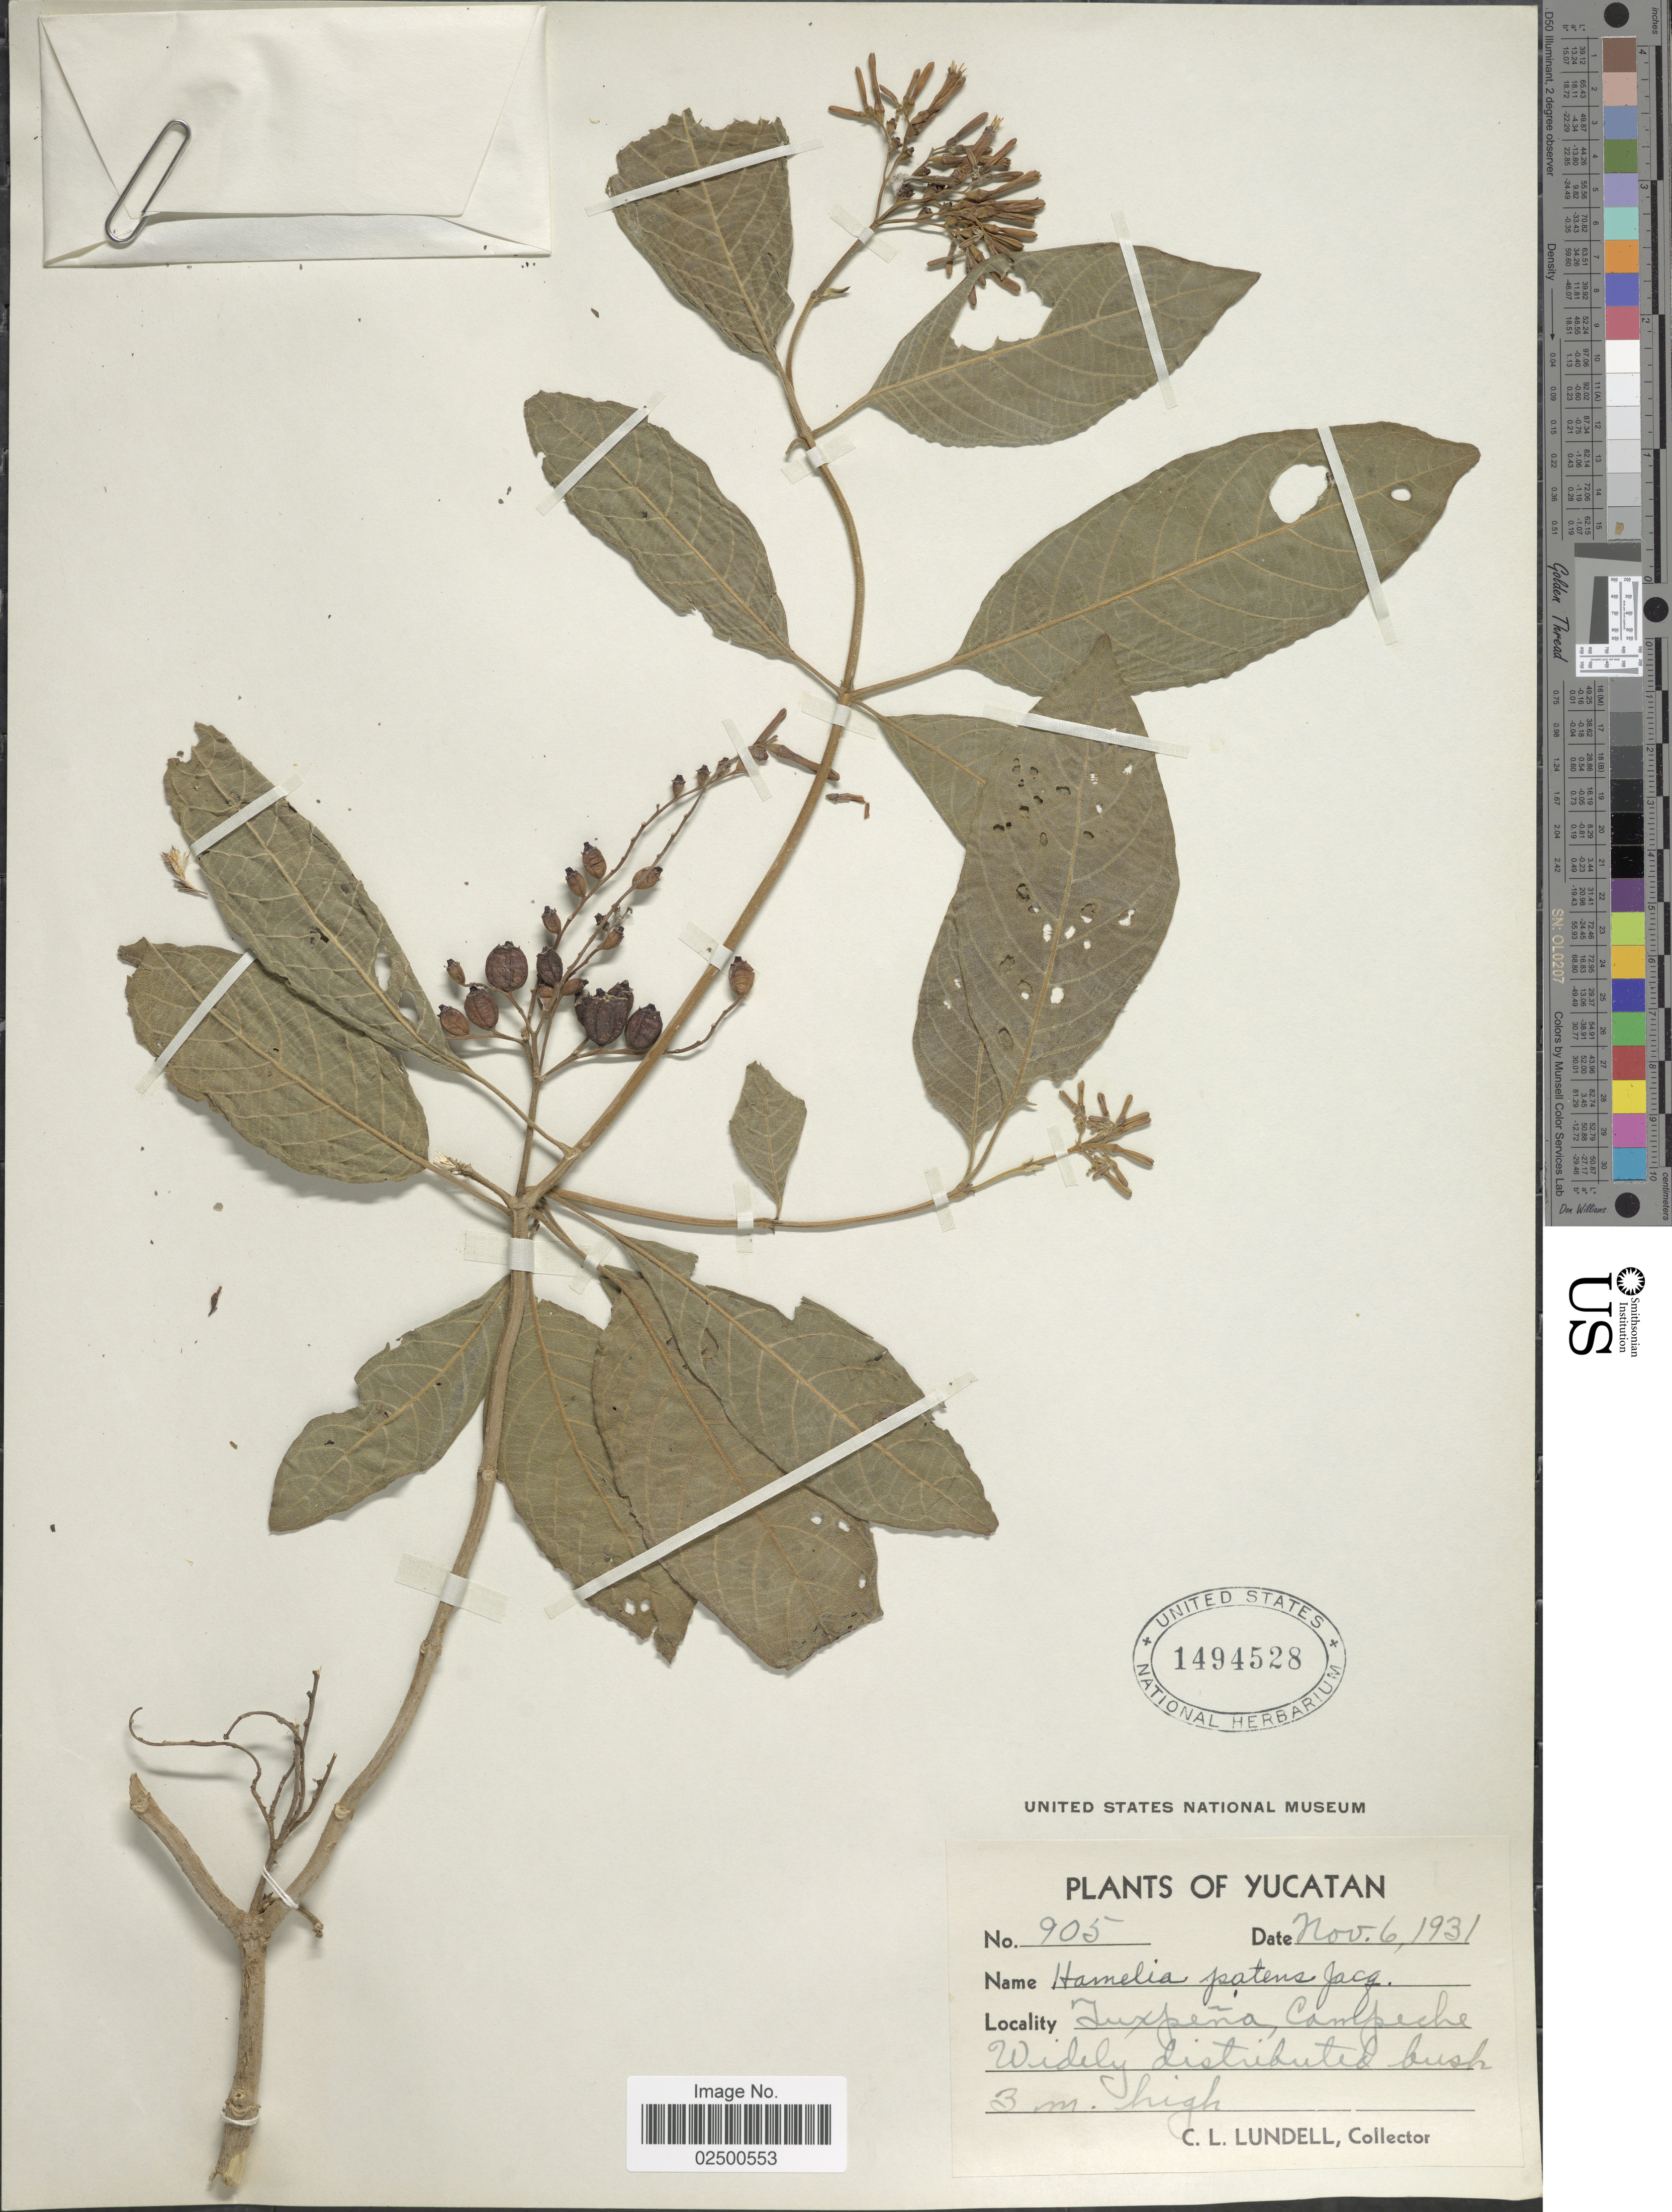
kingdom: Plantae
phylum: Tracheophyta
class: Magnoliopsida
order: Gentianales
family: Rubiaceae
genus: Hamelia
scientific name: Hamelia erecta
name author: Jacq.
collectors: C. L. Lundell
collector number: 905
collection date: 1931-11-06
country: Mexico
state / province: Yucatán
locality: Yucatan, Tuxpena, Campeche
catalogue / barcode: US 1494528